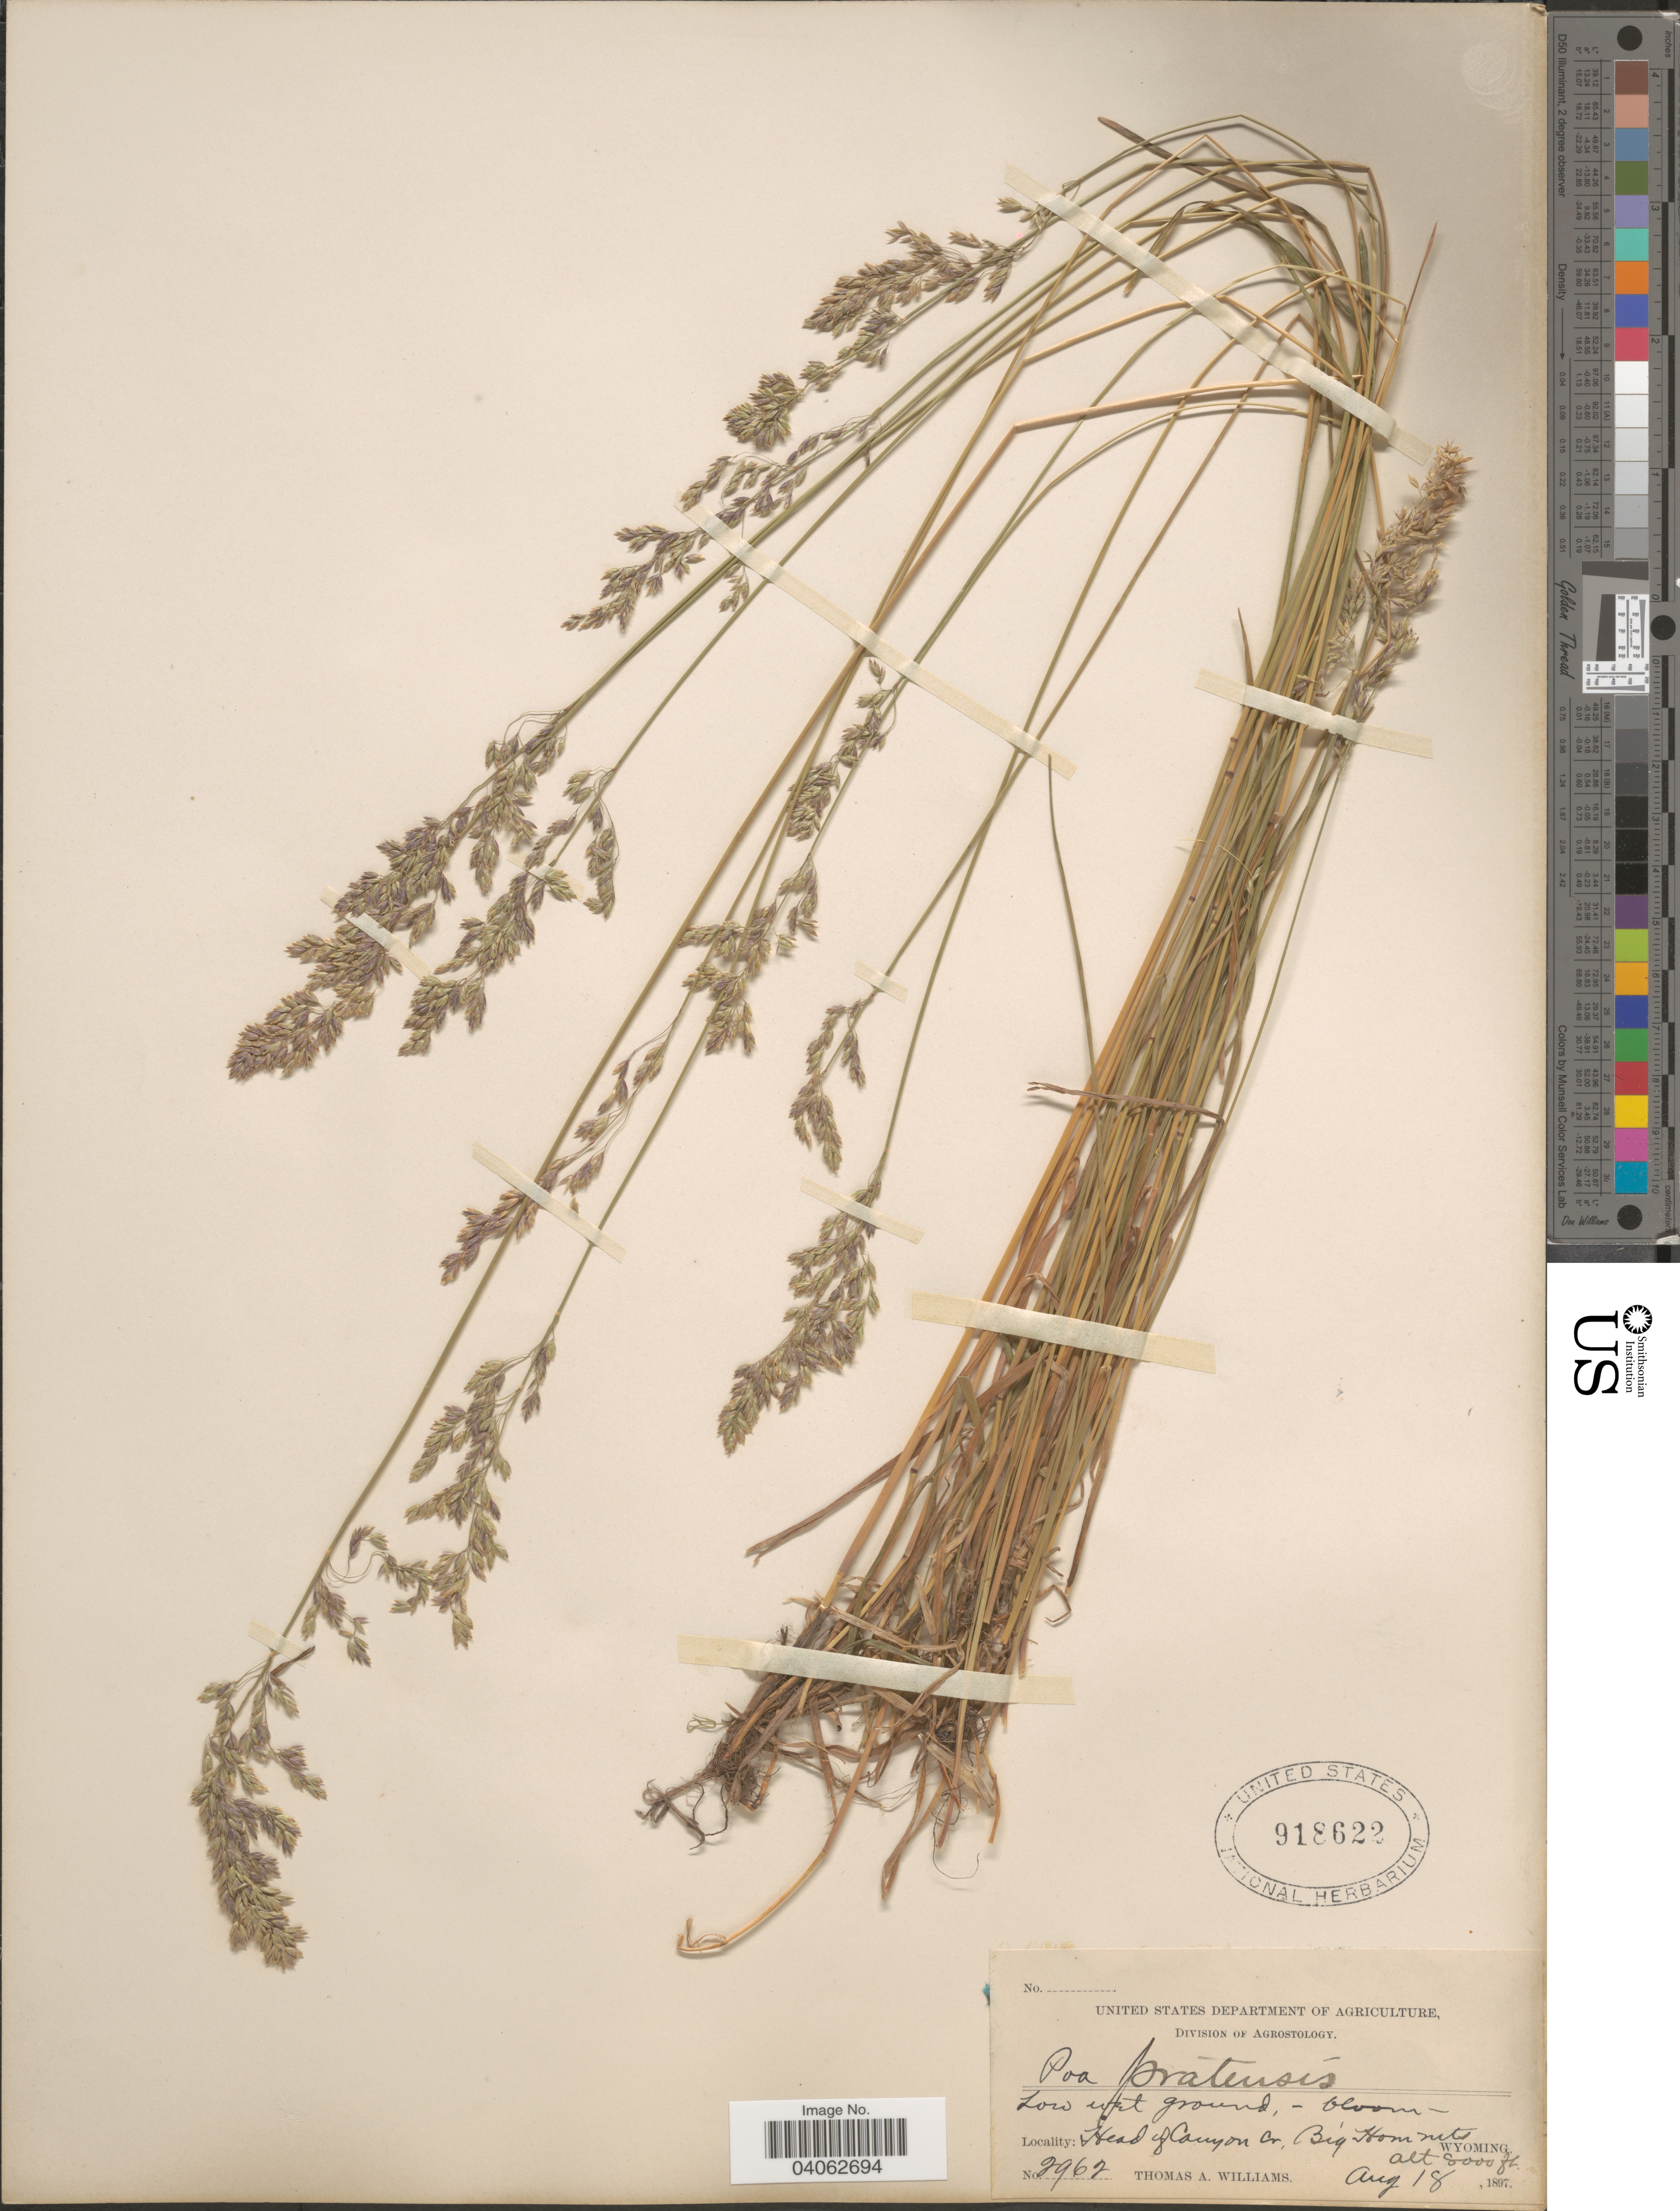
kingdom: Plantae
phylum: Tracheophyta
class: Liliopsida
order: Poales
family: Poaceae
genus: Poa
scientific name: Poa pratensis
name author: L.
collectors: T. A. Williams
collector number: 2962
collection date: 1897-08-18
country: United States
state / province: Wyoming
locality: Head of Canyon Cr. Big Horn Mts.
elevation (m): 2438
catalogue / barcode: US 918622